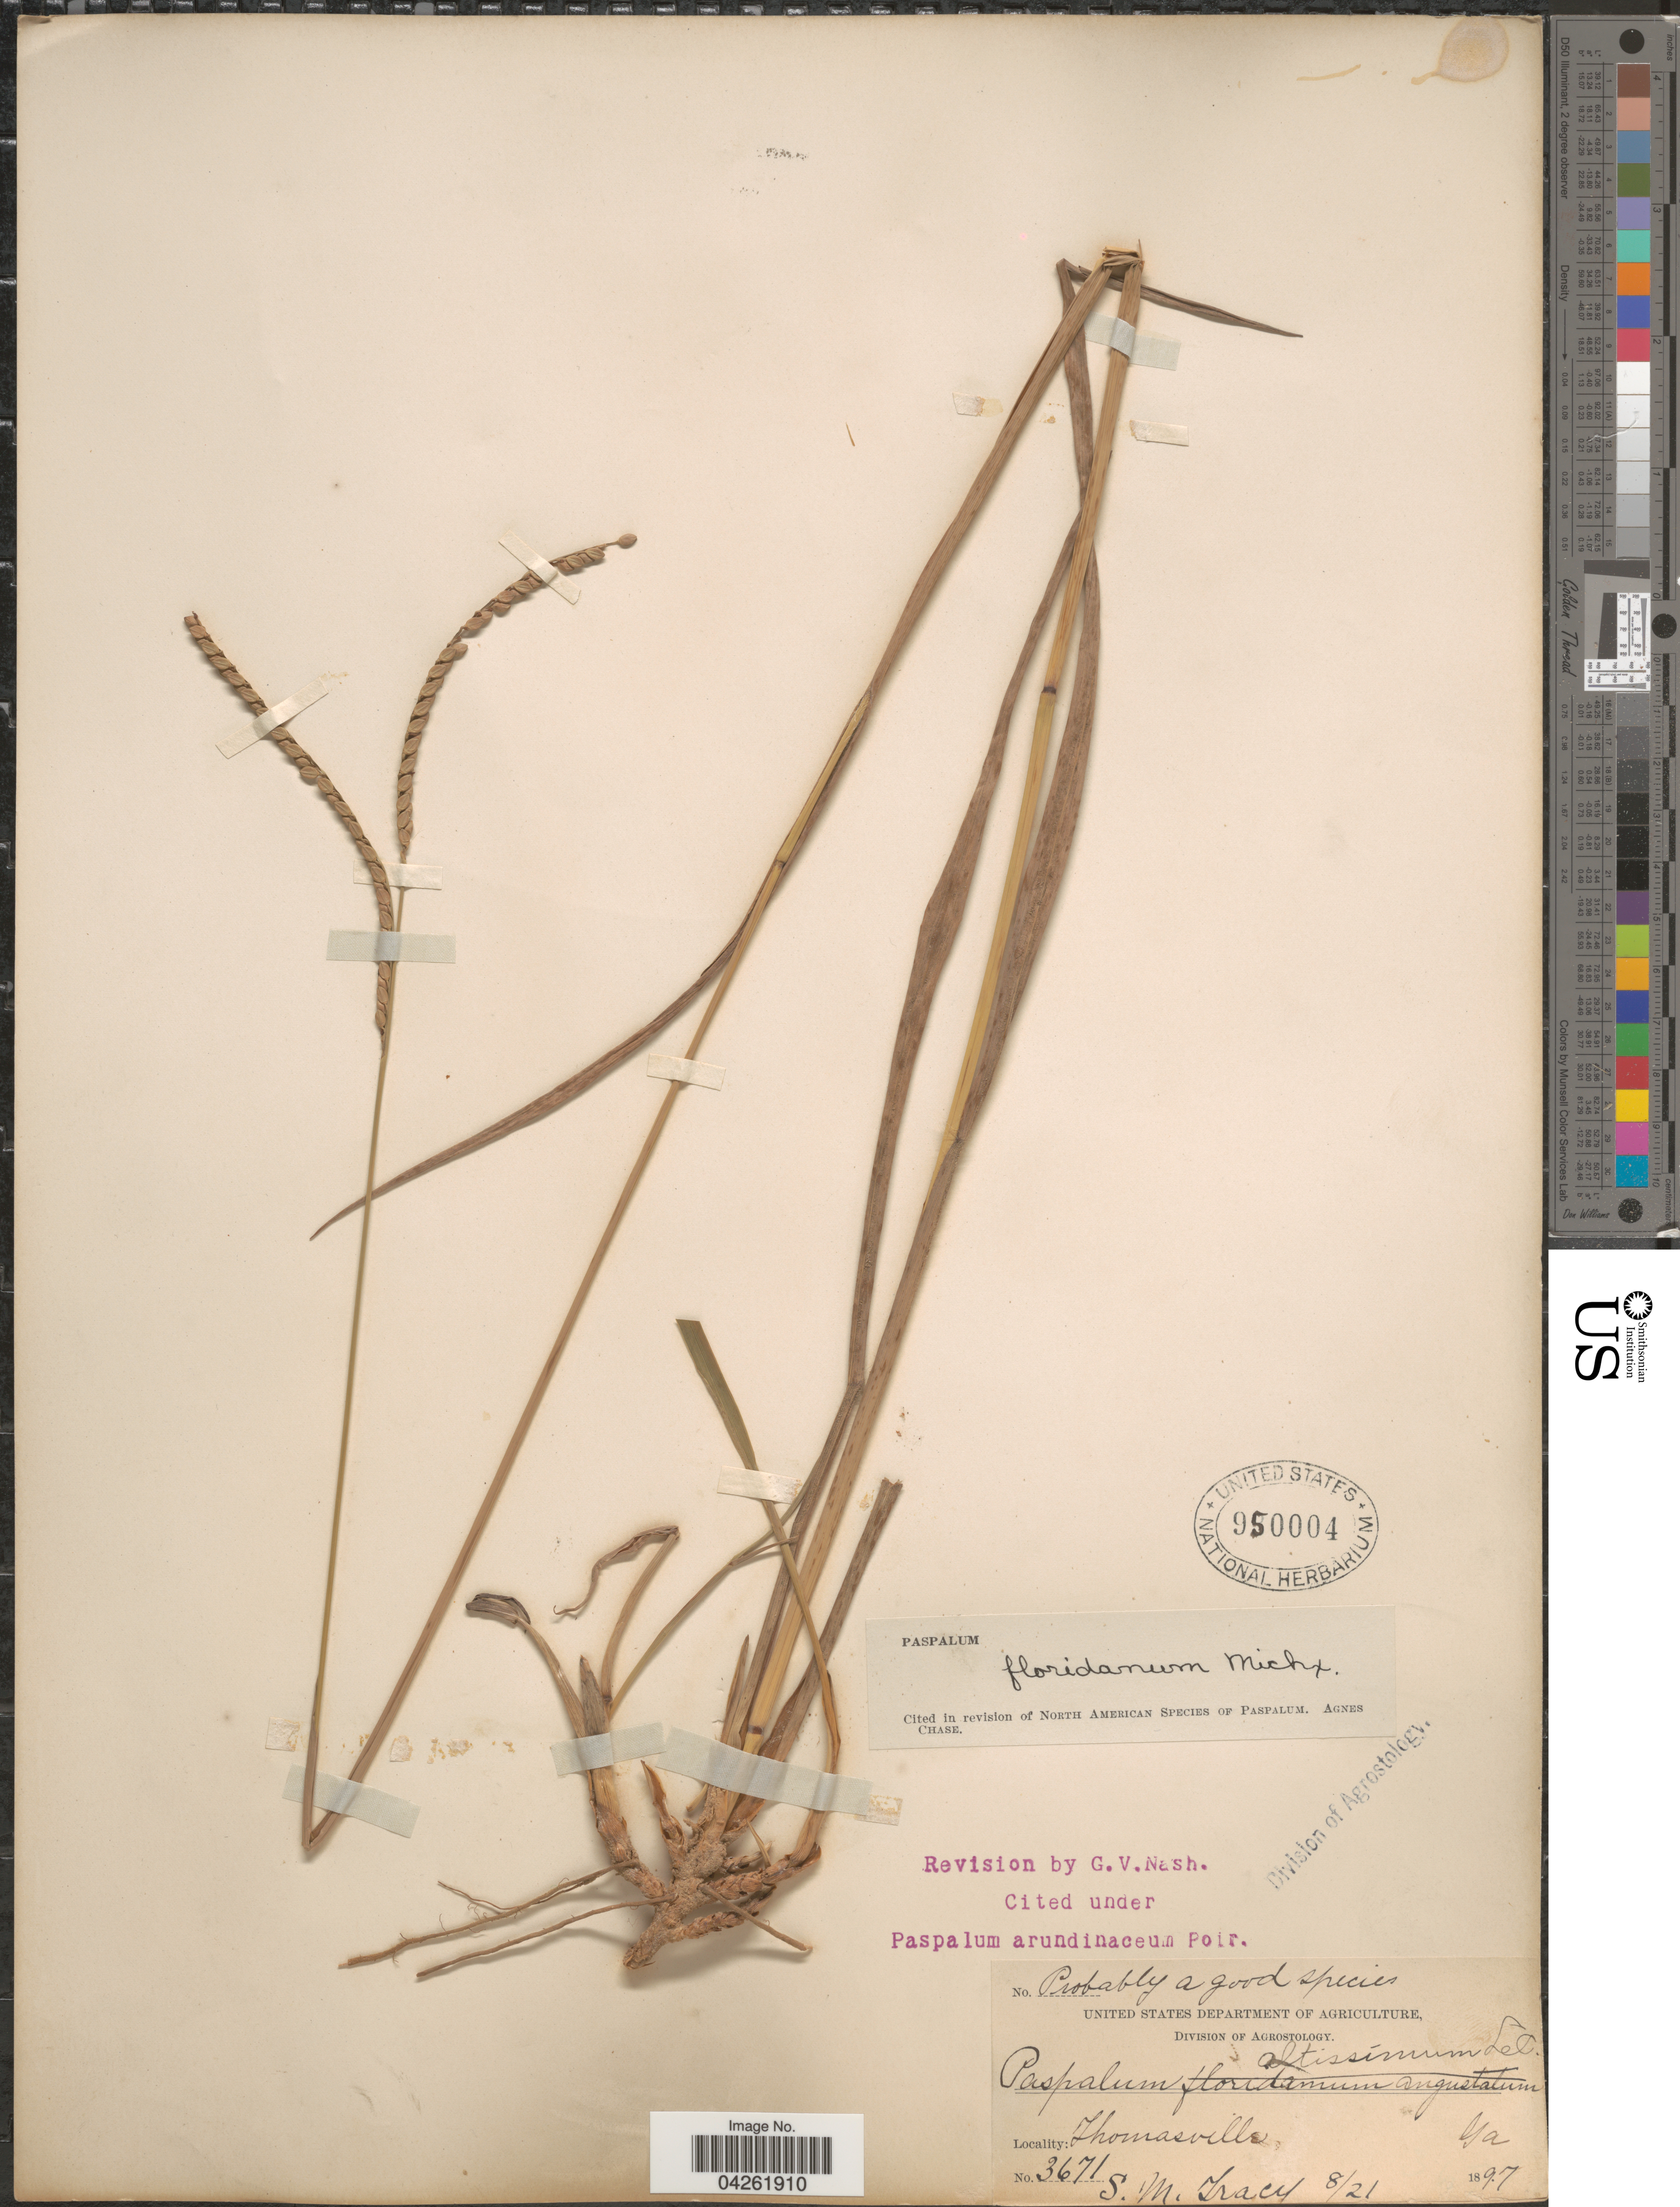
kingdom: Plantae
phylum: Tracheophyta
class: Liliopsida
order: Poales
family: Poaceae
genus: Paspalum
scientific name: Paspalum floridanum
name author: Michx.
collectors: S. M. Tracy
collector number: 3671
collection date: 1897-08-21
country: United States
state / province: Georgia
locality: Thomasville.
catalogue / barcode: US 950004